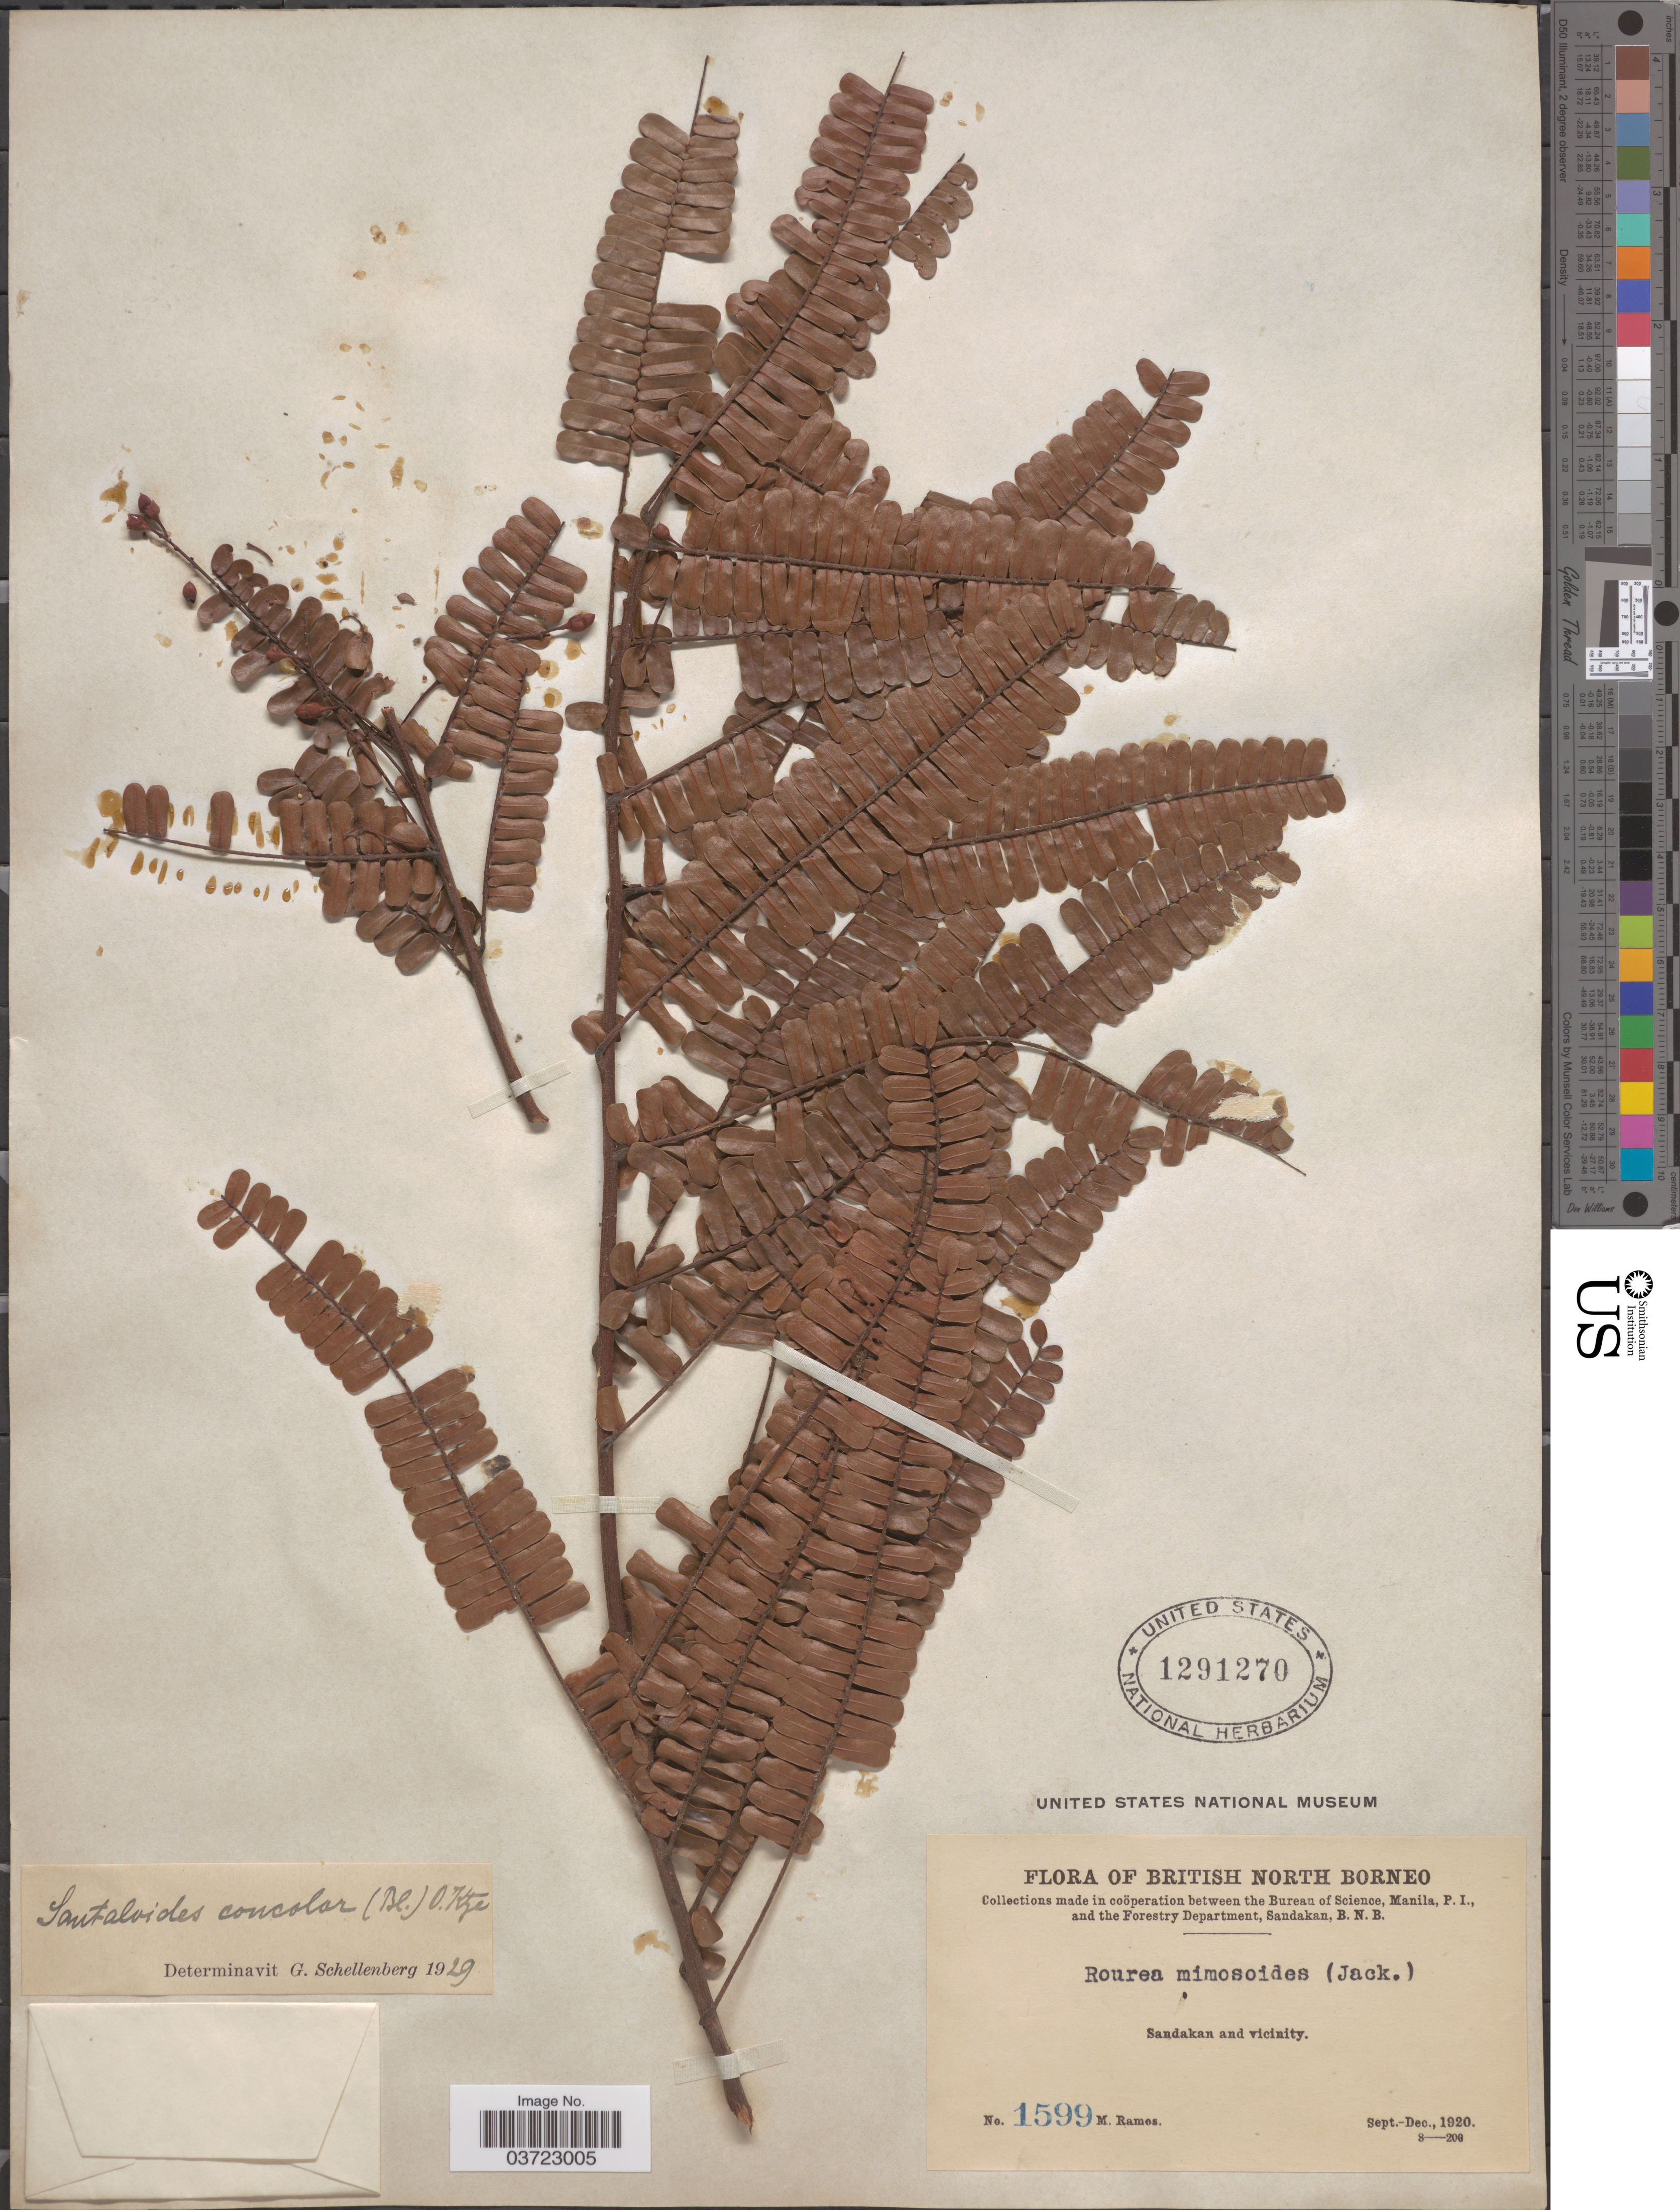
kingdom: Plantae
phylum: Tracheophyta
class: Magnoliopsida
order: Oxalidales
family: Connaraceae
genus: Rourea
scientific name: Rourea mimosoides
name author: (Vahl) Planch.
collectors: M. Ramos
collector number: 1599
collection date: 1920-09/1920-12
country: Malaysia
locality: British North Borneo. Sandakan and vicinity.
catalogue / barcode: US 1291270